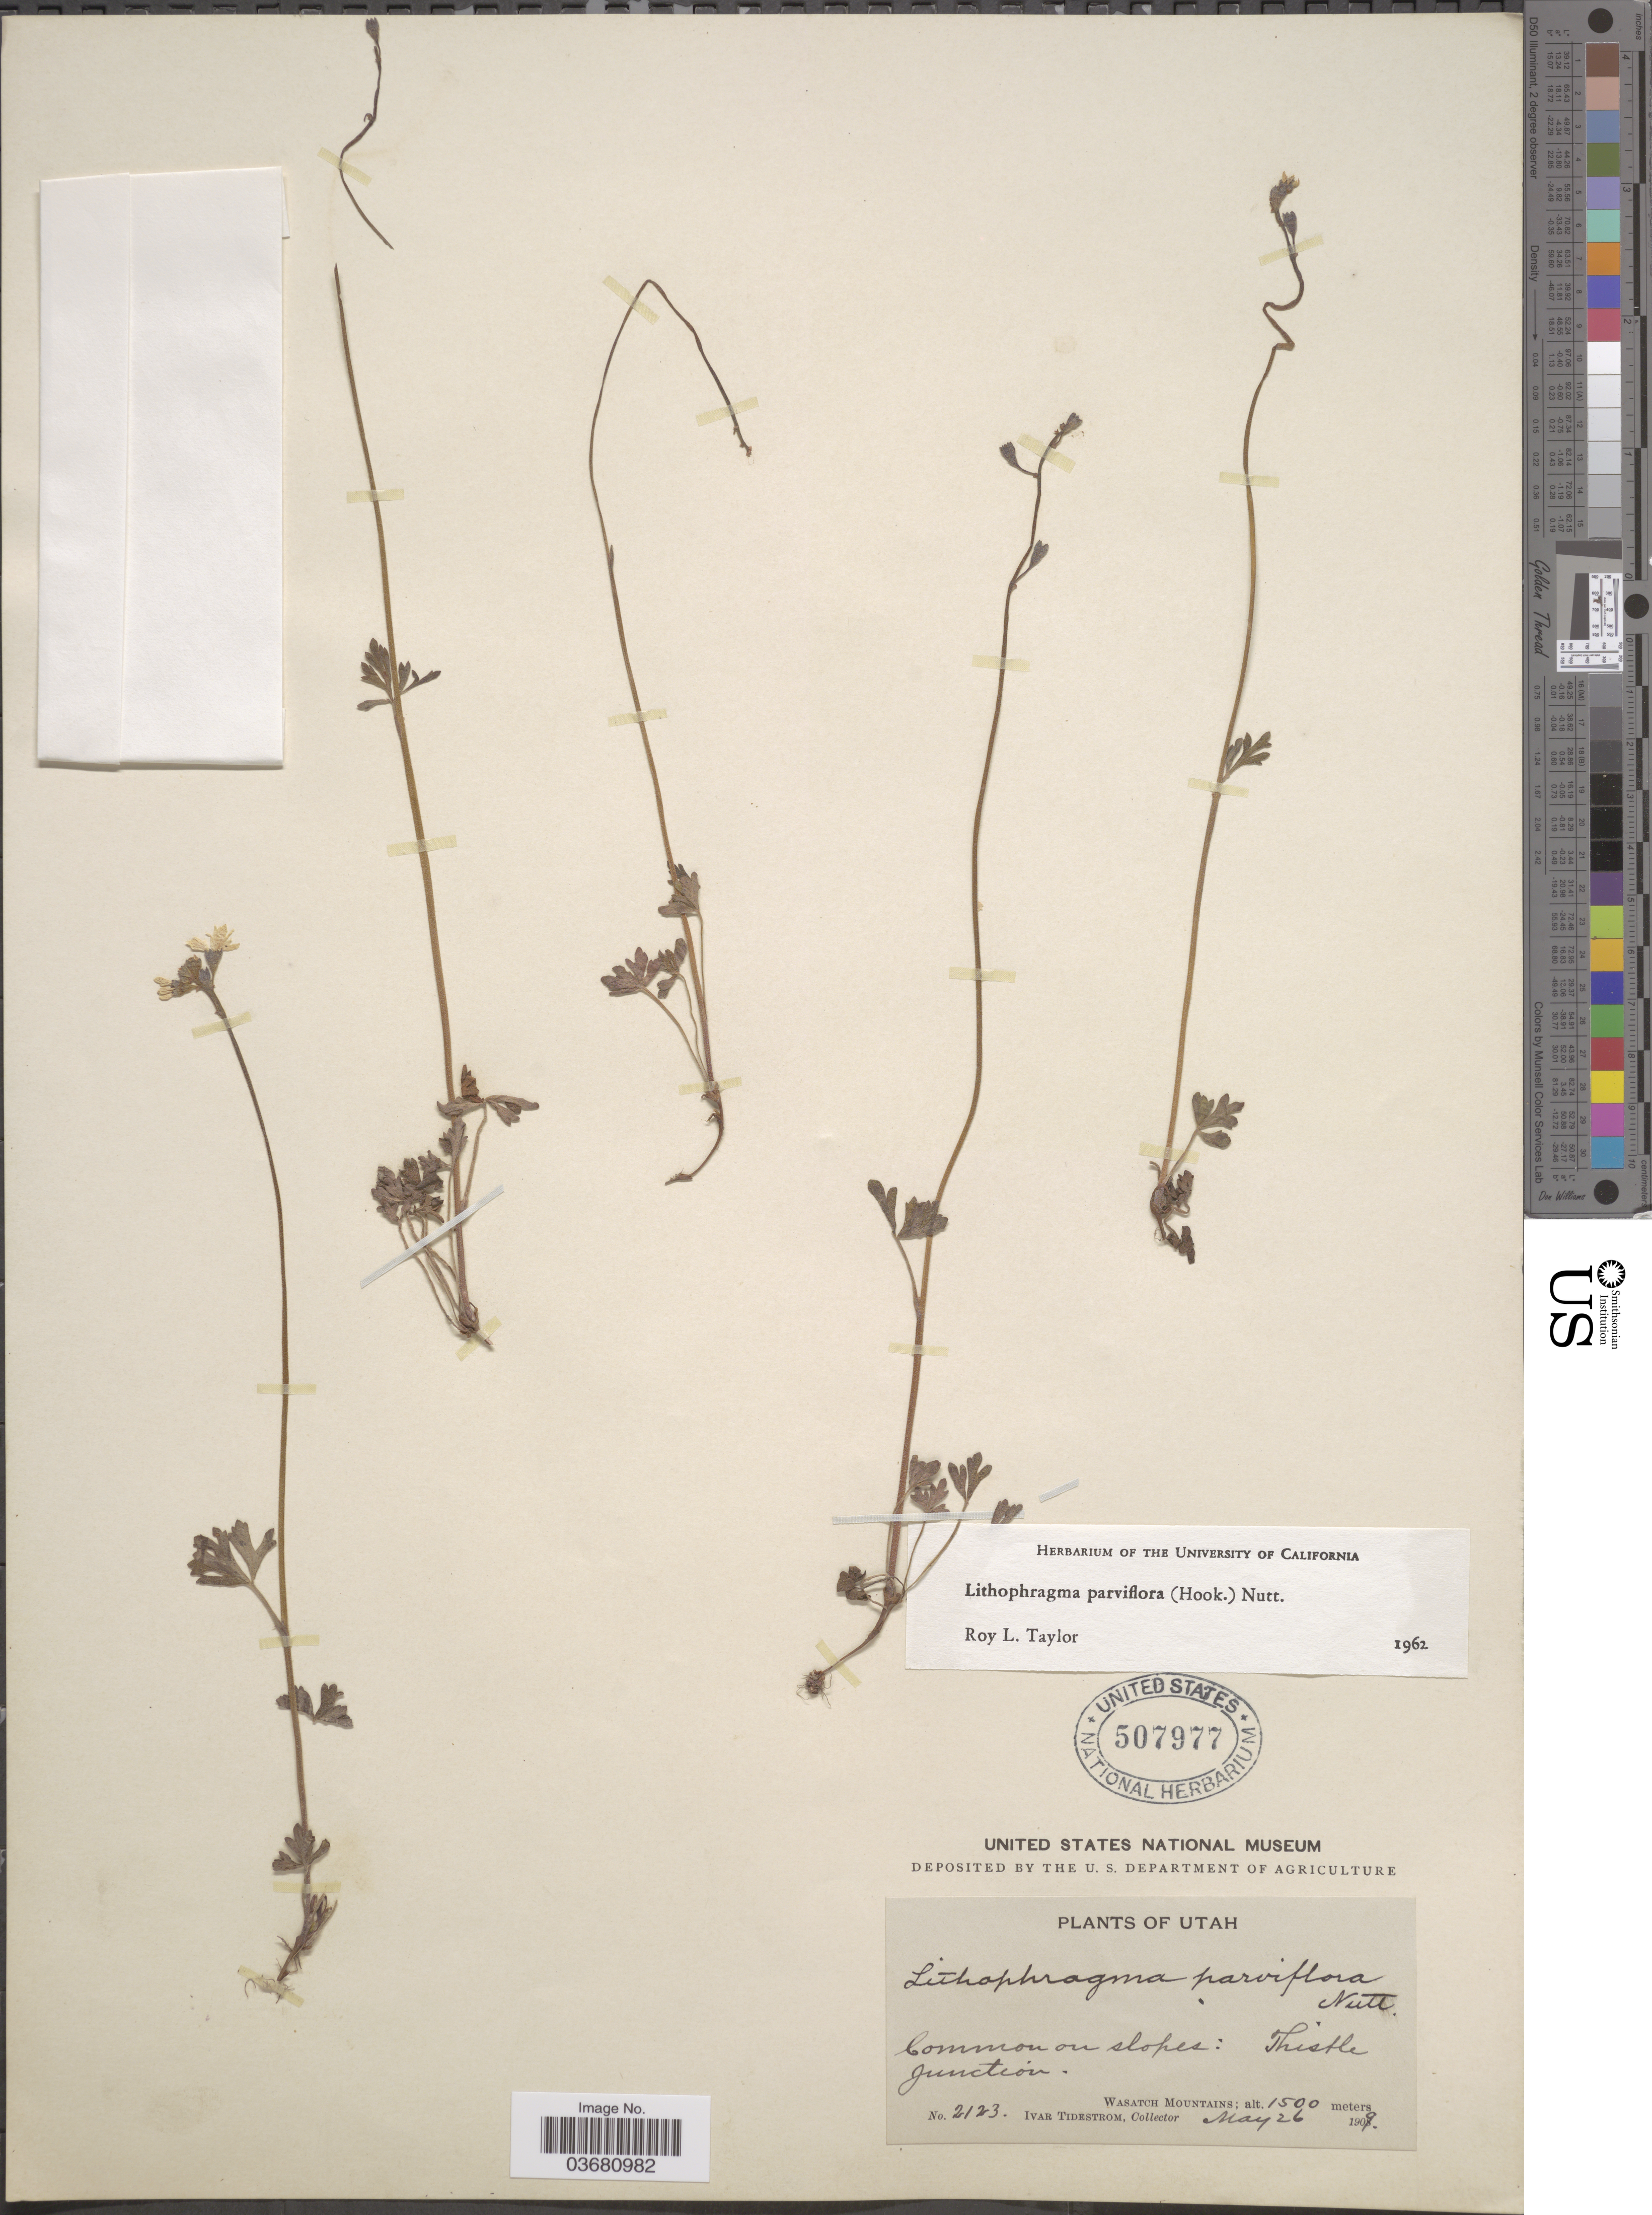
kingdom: Plantae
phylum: Tracheophyta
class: Magnoliopsida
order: Saxifragales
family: Saxifragaceae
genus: Lithophragma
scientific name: Lithophragma parviflorum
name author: (Hook.) Nutt.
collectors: I. F. Tidestrom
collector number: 2123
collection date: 1909-05-26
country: United States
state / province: Utah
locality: On slopes: Thistle Junction. Wasatch Mountains.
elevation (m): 1500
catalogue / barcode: US 507977